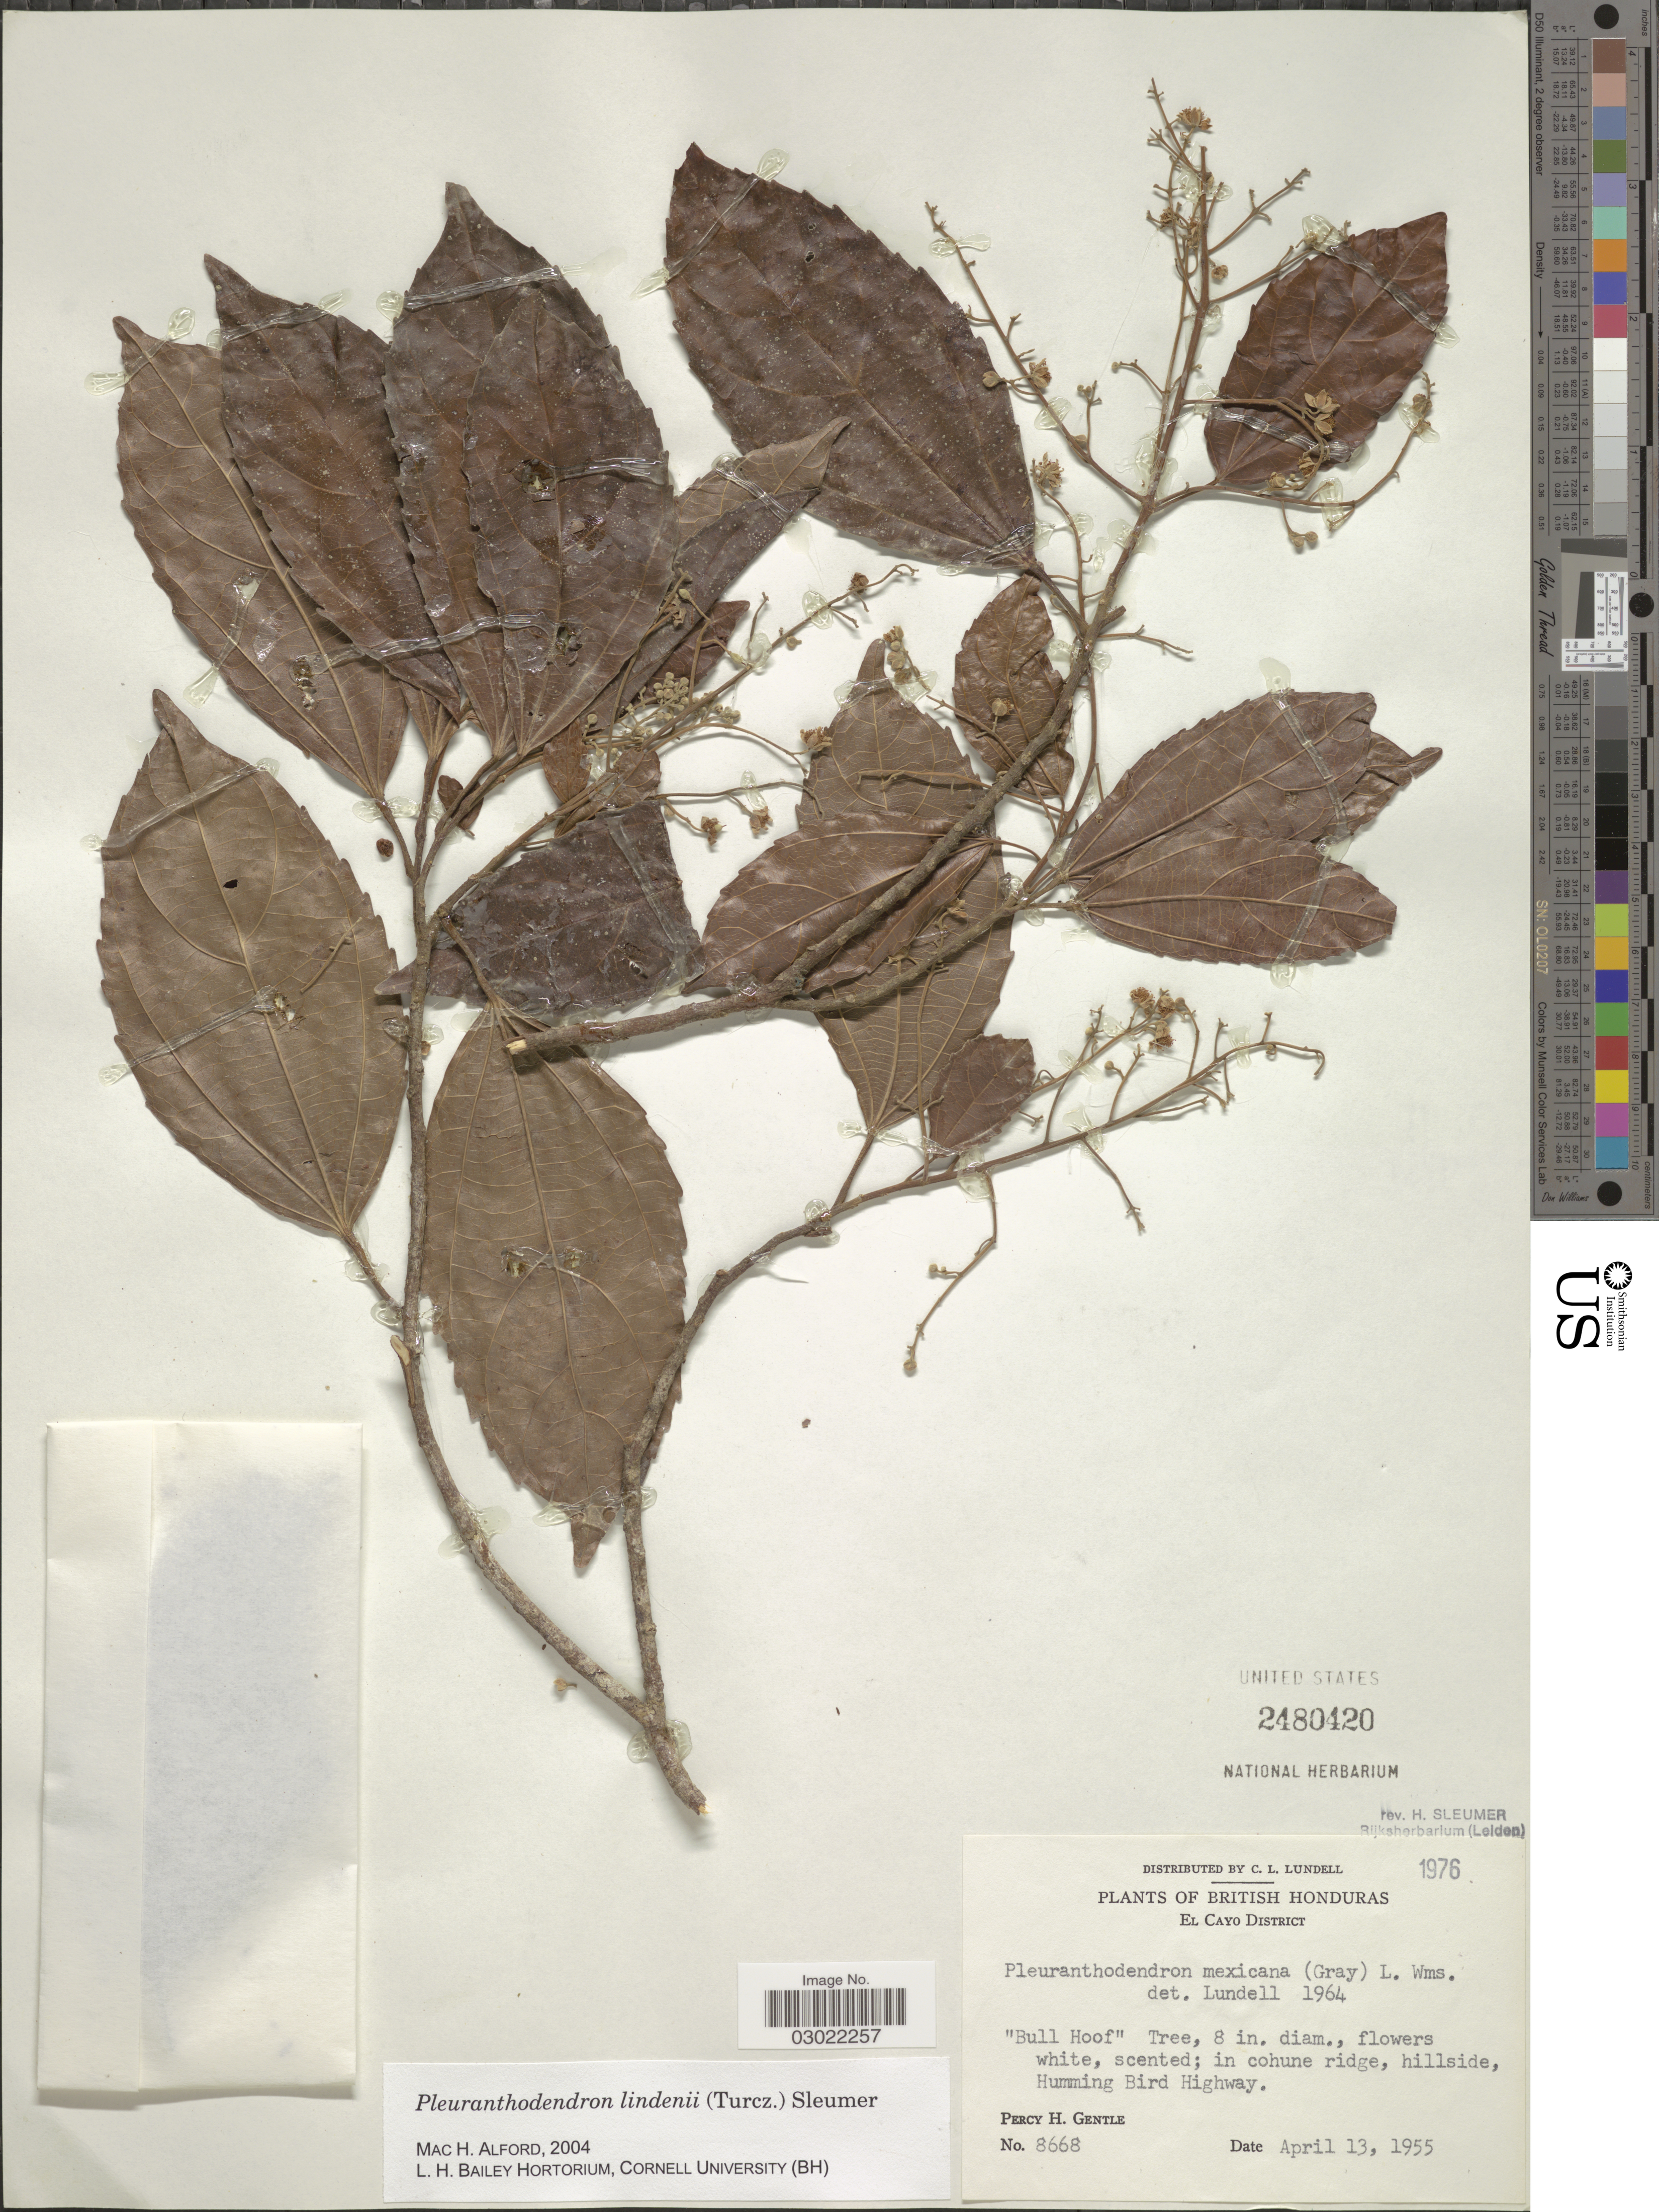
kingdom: Plantae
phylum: Tracheophyta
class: Magnoliopsida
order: Malpighiales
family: Salicaceae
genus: Pleuranthodendron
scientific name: Pleuranthodendron lindenii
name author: (Turcz.) Sleumer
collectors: P. H. Gentle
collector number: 8668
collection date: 1955-04-13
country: Belize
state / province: Cayo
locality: British Honduras. El Cayo District. In cohune ridge, hillside, Humming Bird Highway.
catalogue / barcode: US 2480420